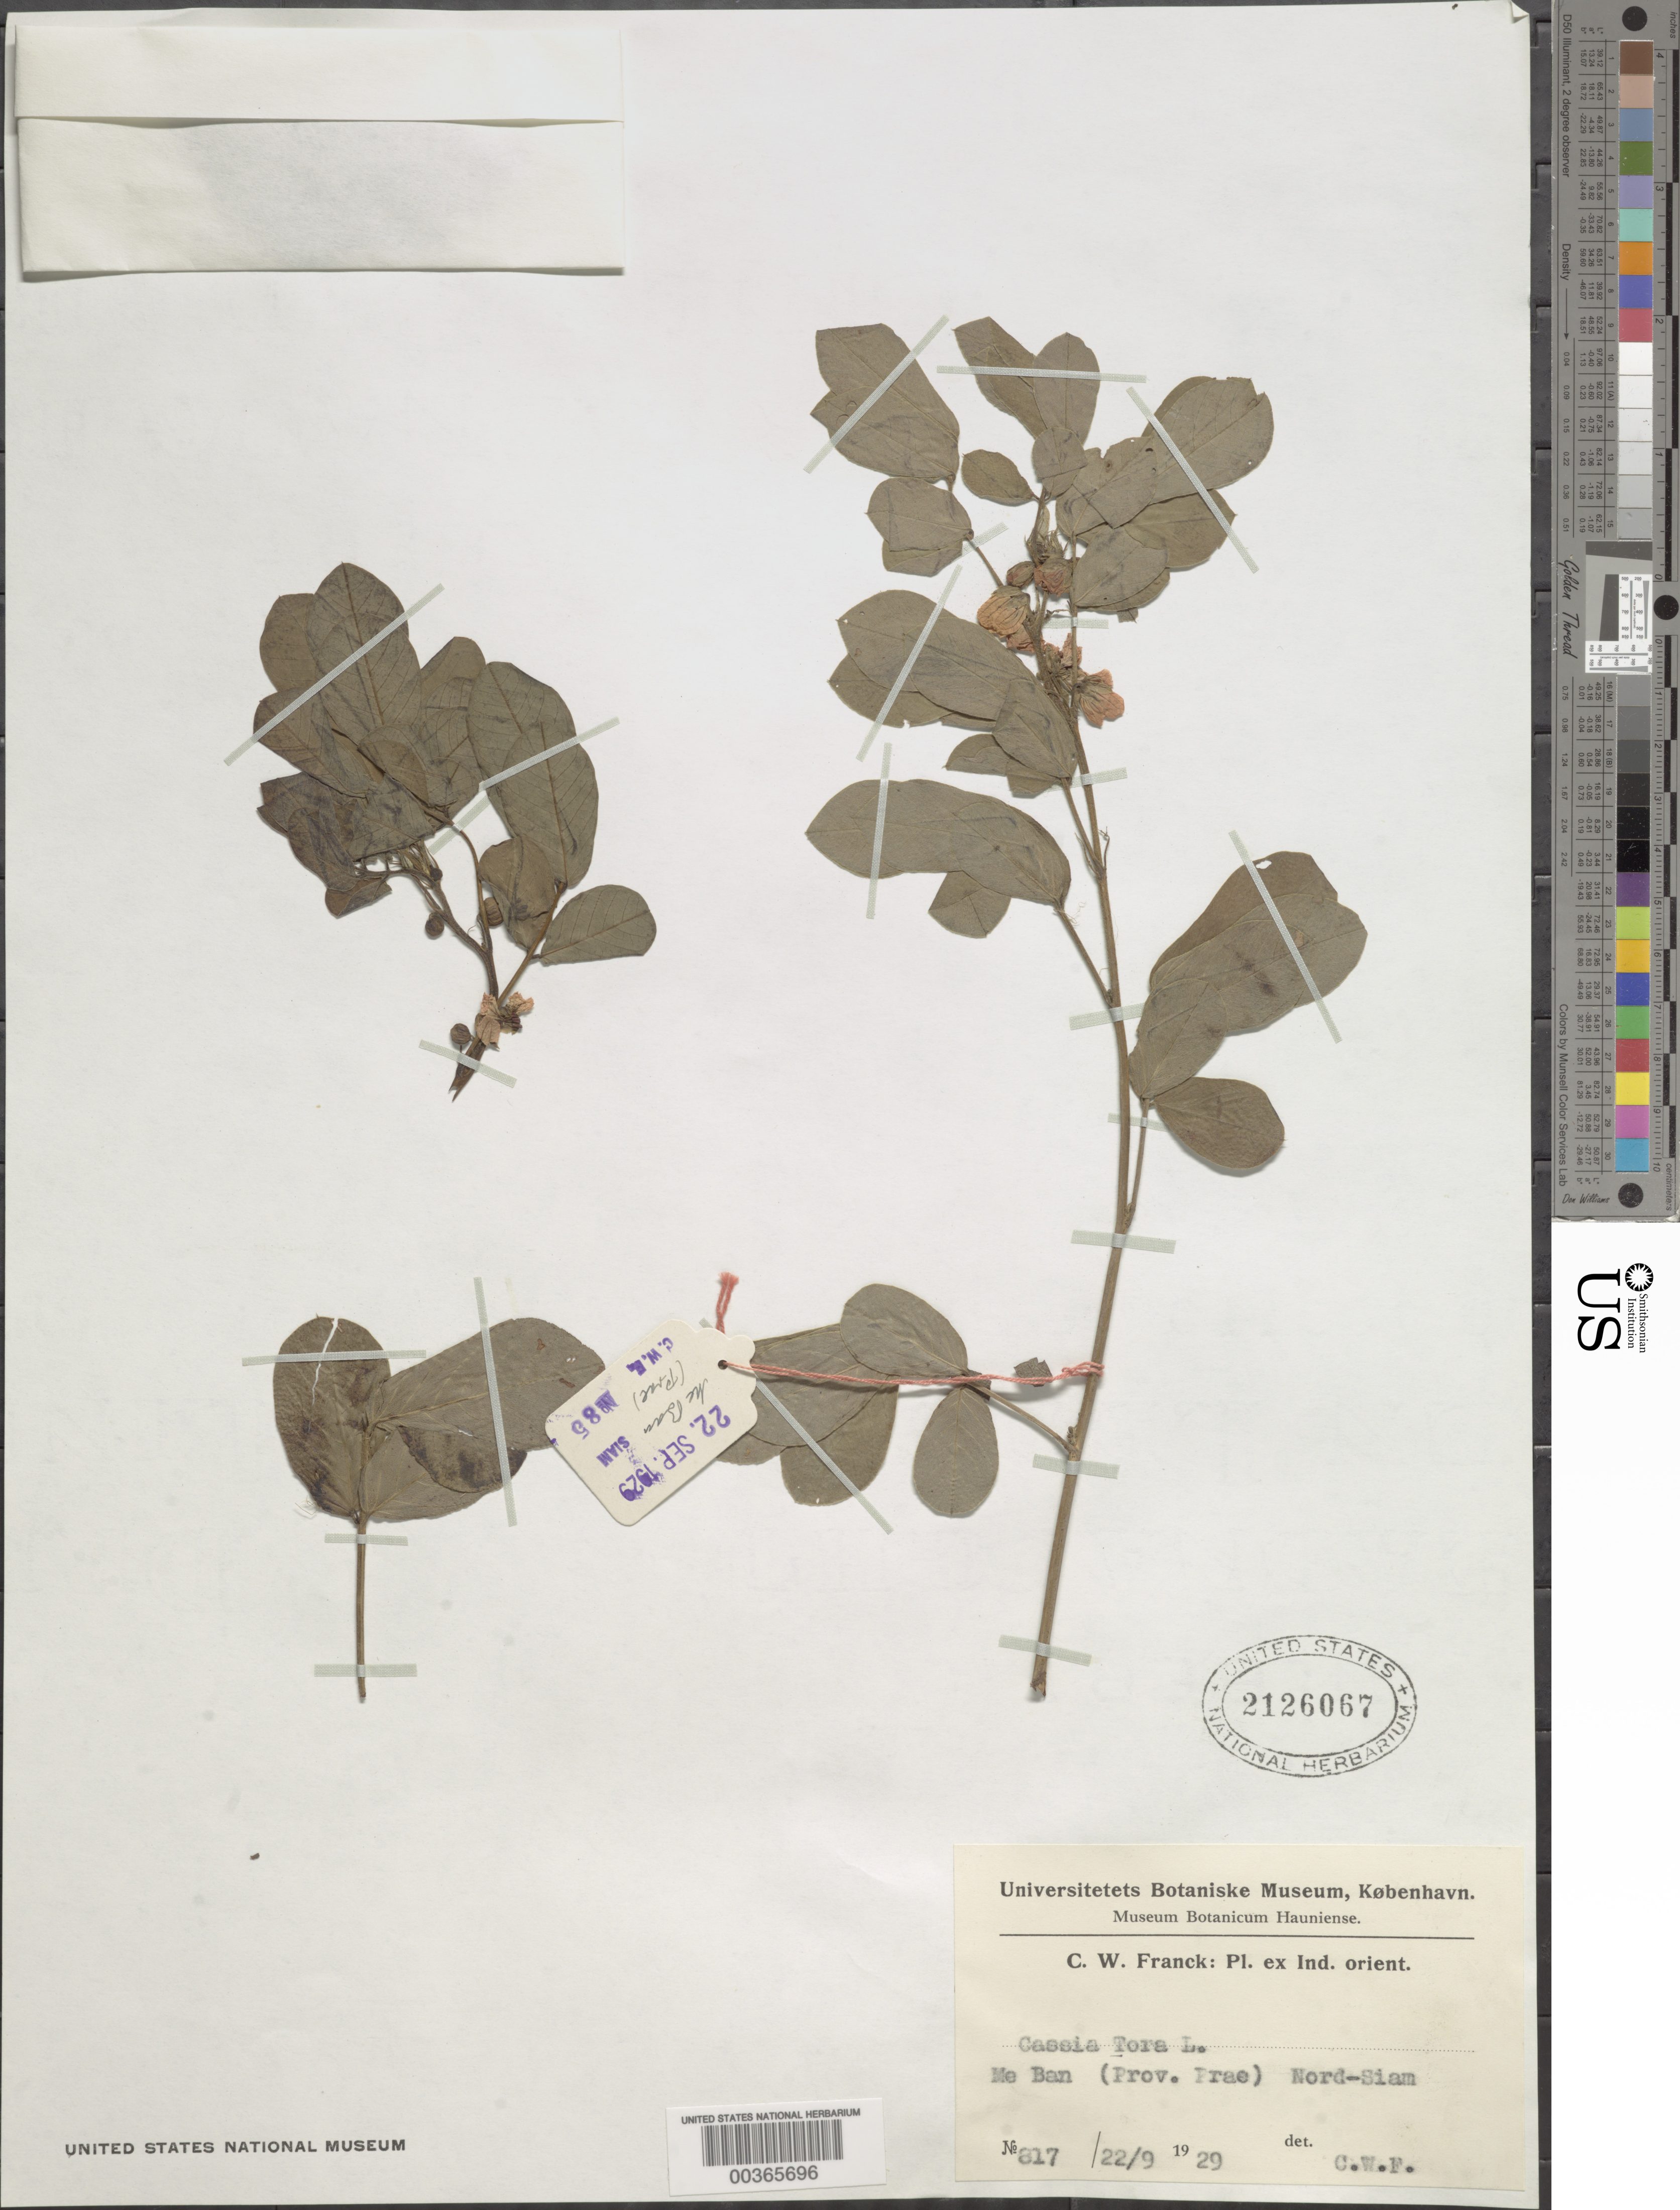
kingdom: Plantae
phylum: Tracheophyta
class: Magnoliopsida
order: Fabales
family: Fabaceae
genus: Senna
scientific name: Senna obtusifolia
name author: (L.) H.S. Irwin & Barneby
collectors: C. Franck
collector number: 817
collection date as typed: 22 Sep 1929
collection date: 1929-09-22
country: Thailand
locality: Me ban; prae prov.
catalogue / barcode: US 2126067